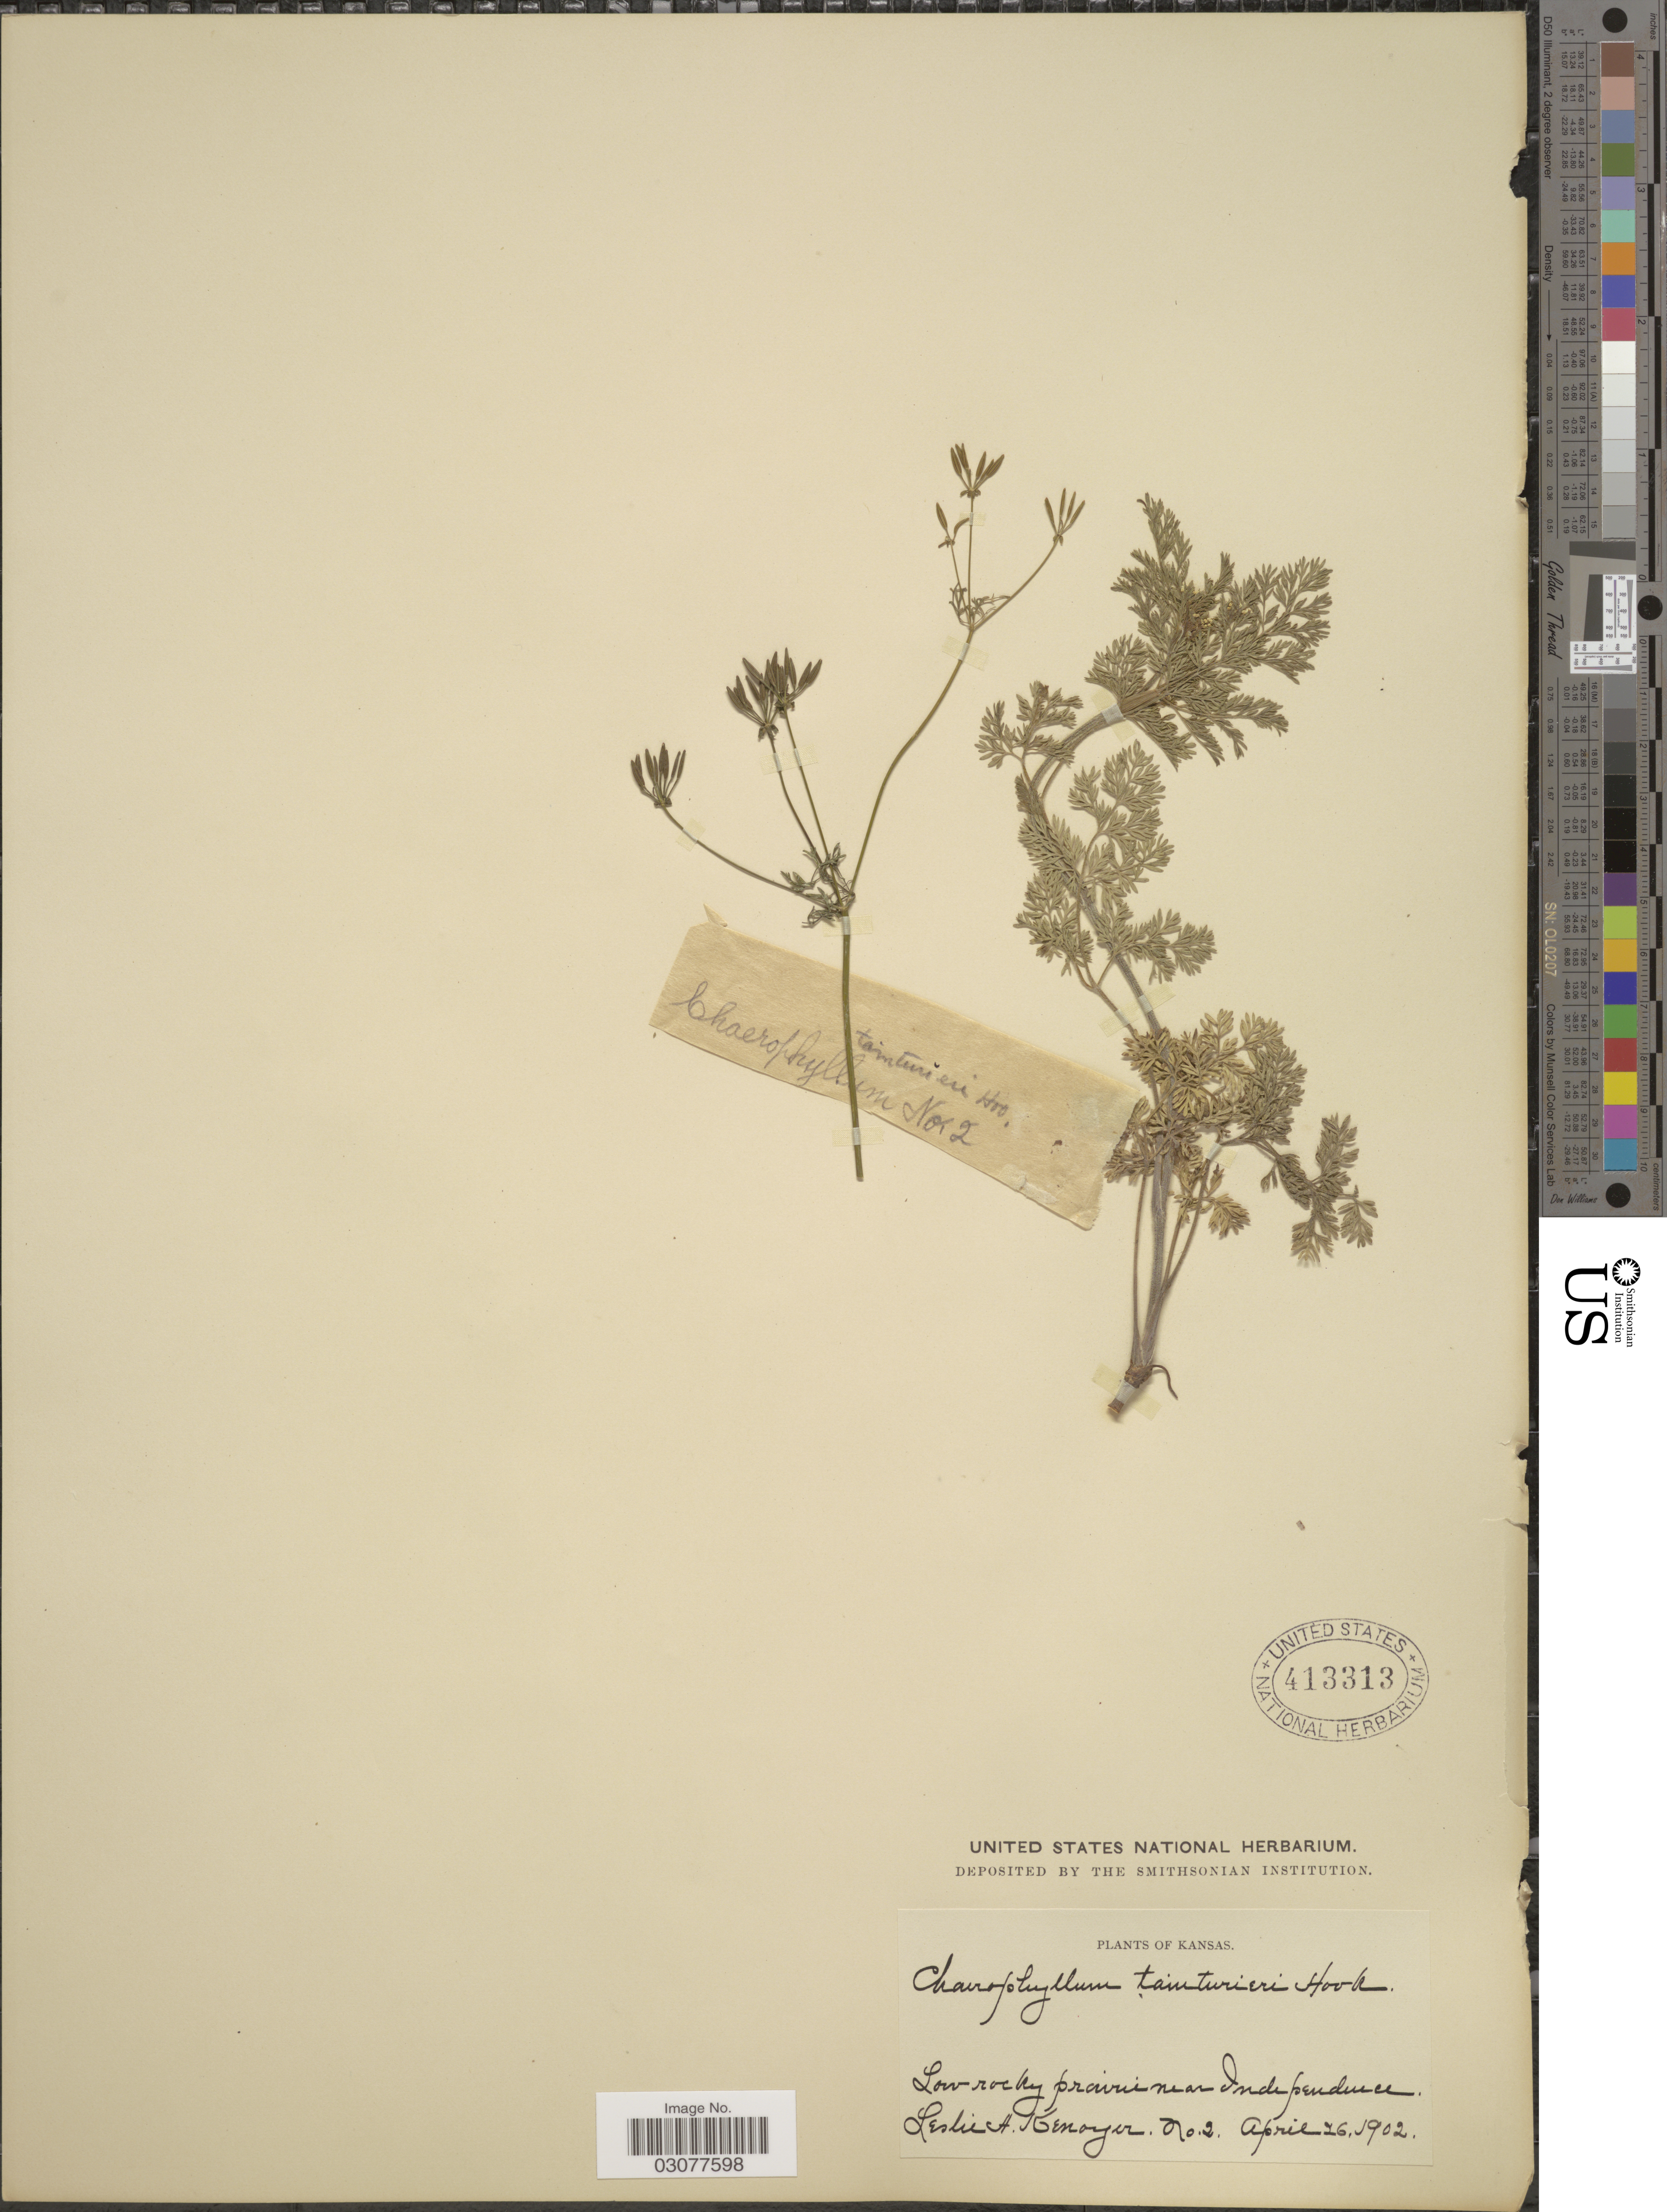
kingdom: Plantae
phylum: Tracheophyta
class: Magnoliopsida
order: Apiales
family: Apiaceae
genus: Chaerophyllum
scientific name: Chaerophyllum texanum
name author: J.M. Coult. & Rose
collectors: L. A. Kenoyer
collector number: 2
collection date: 1902-04-26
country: United States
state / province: Kansas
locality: Low rocky prairie near Independence.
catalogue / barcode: US 413313